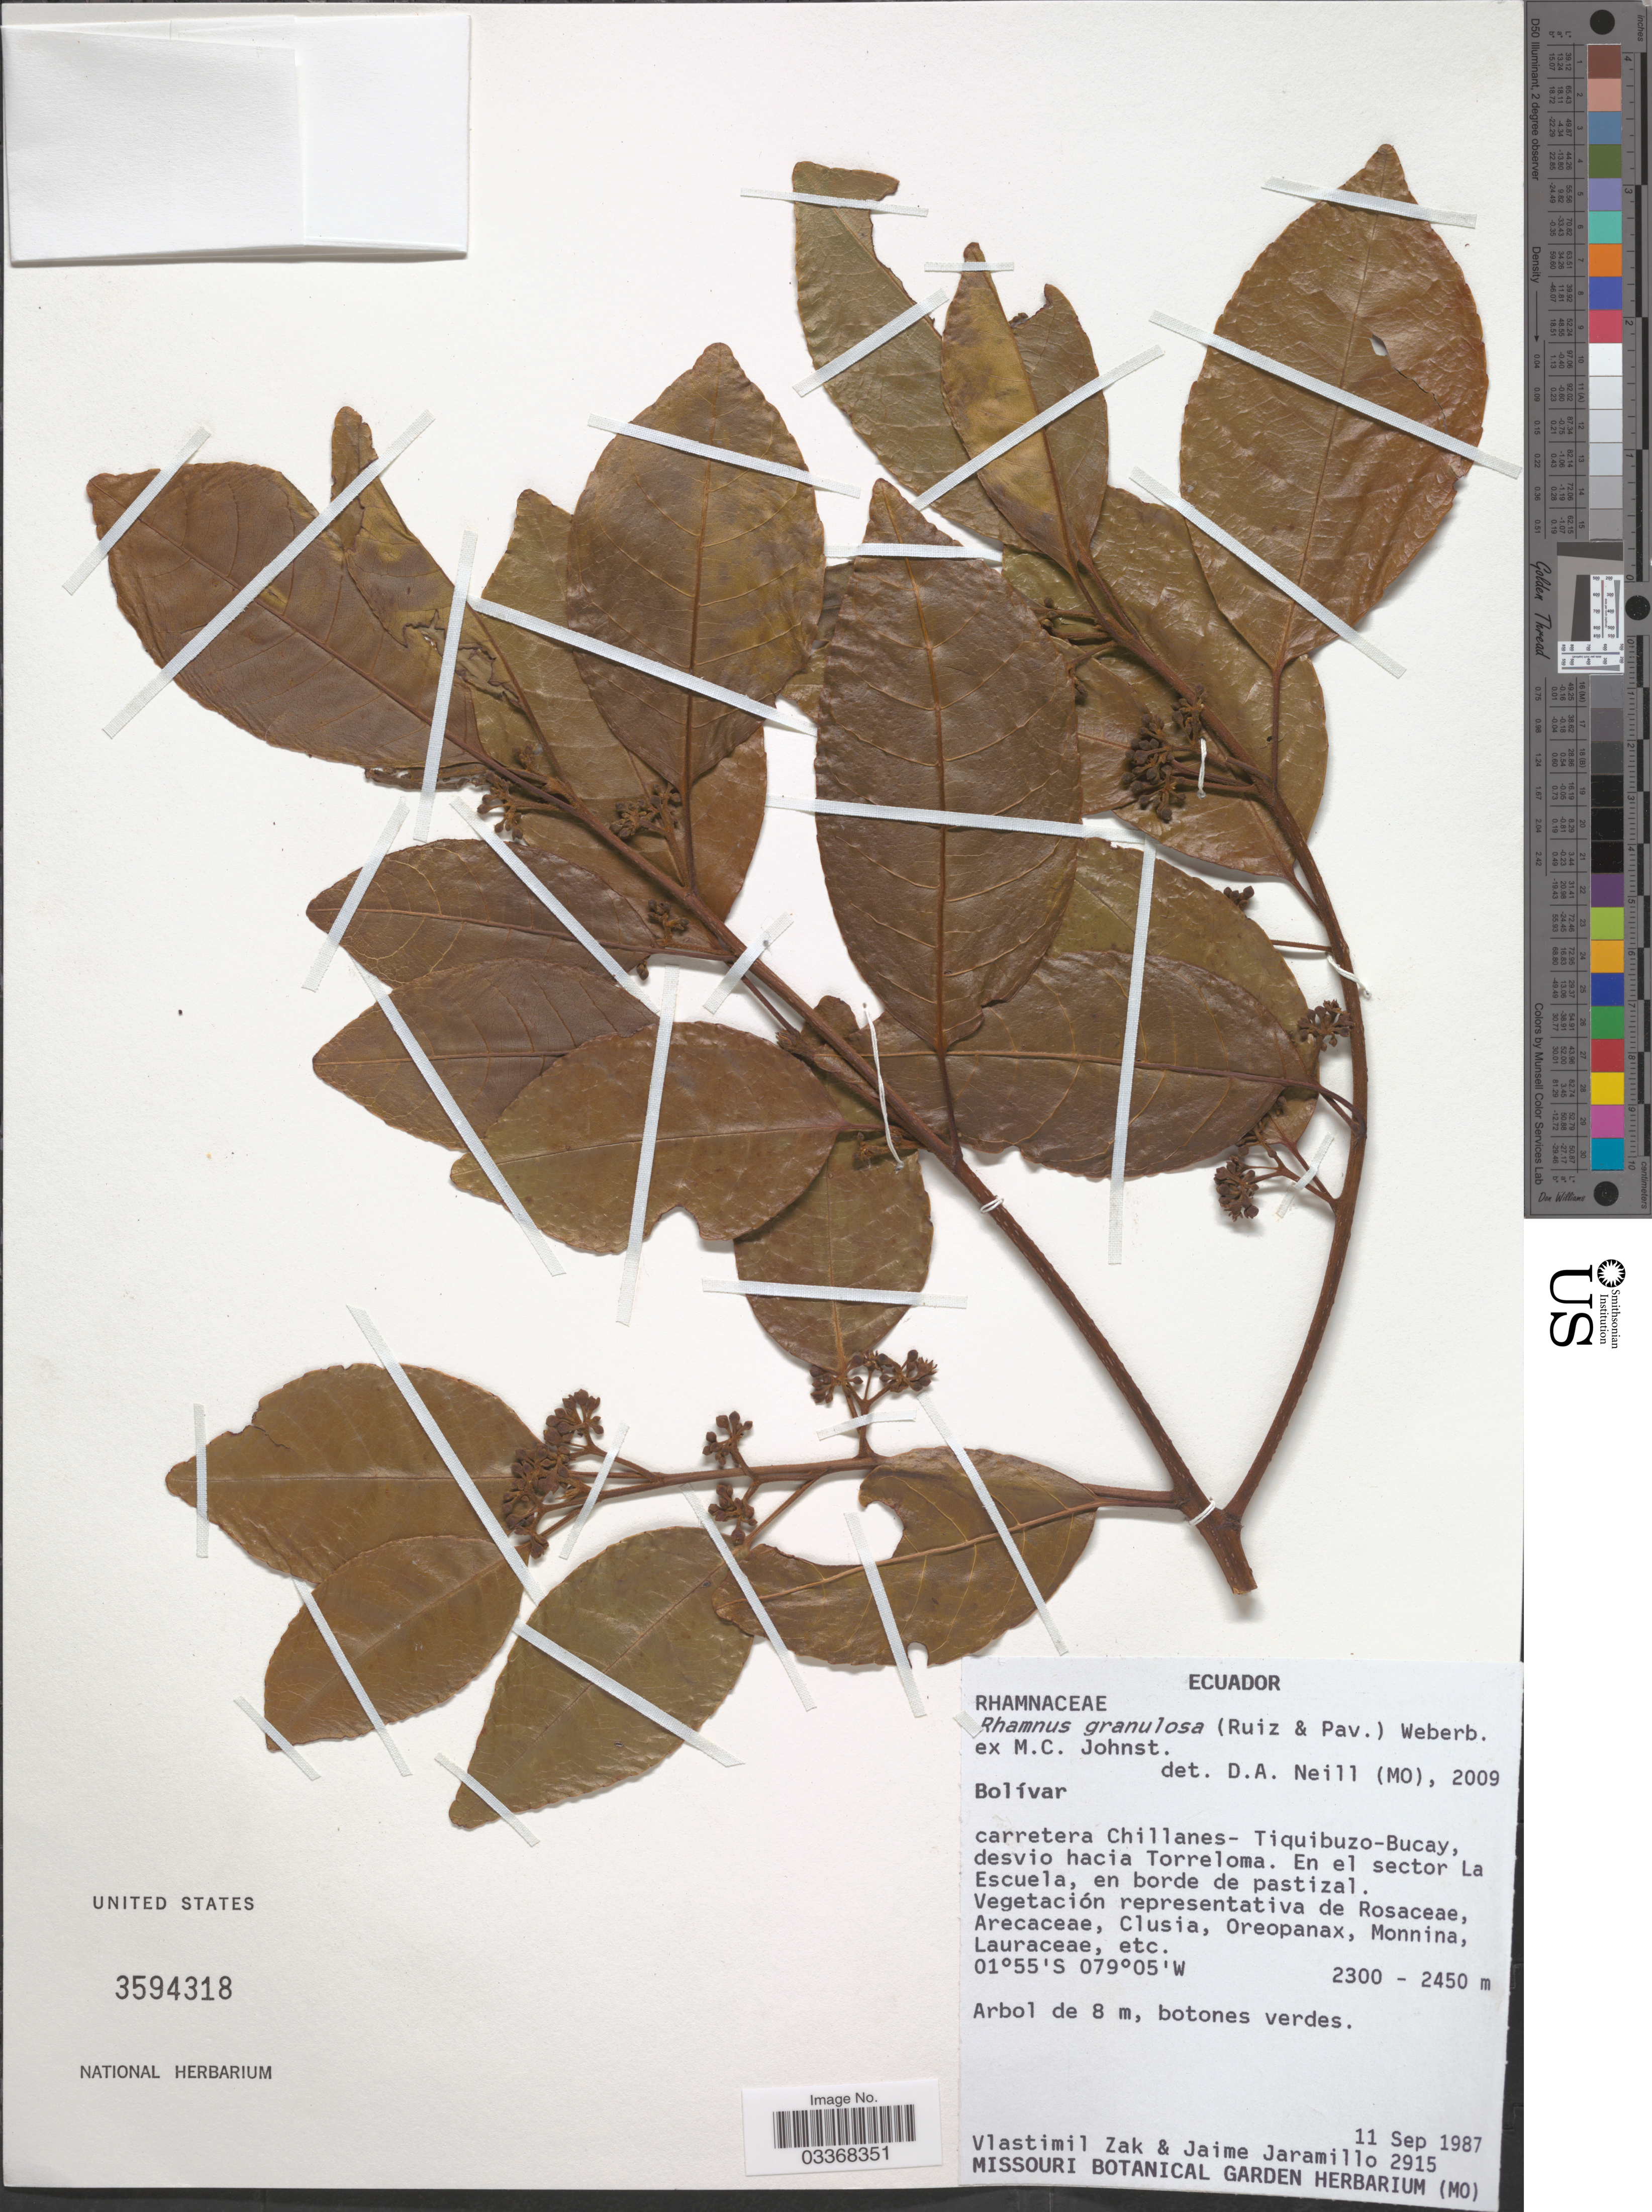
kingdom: Plantae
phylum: Tracheophyta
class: Magnoliopsida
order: Rosales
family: Rhamnaceae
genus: Frangula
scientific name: Frangula granulosa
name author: (Ruiz & Pav.) Grubov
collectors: V. Zak & J. Jaramillo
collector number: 2915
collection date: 1987-09-11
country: Ecuador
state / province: Bolívar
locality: Carretera Chillanes- Tiquibuzo-Bucay, desvio hacia Torreloma. En el sector La Escuela, en borde de pastizal.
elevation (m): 2300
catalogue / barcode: US 3594318